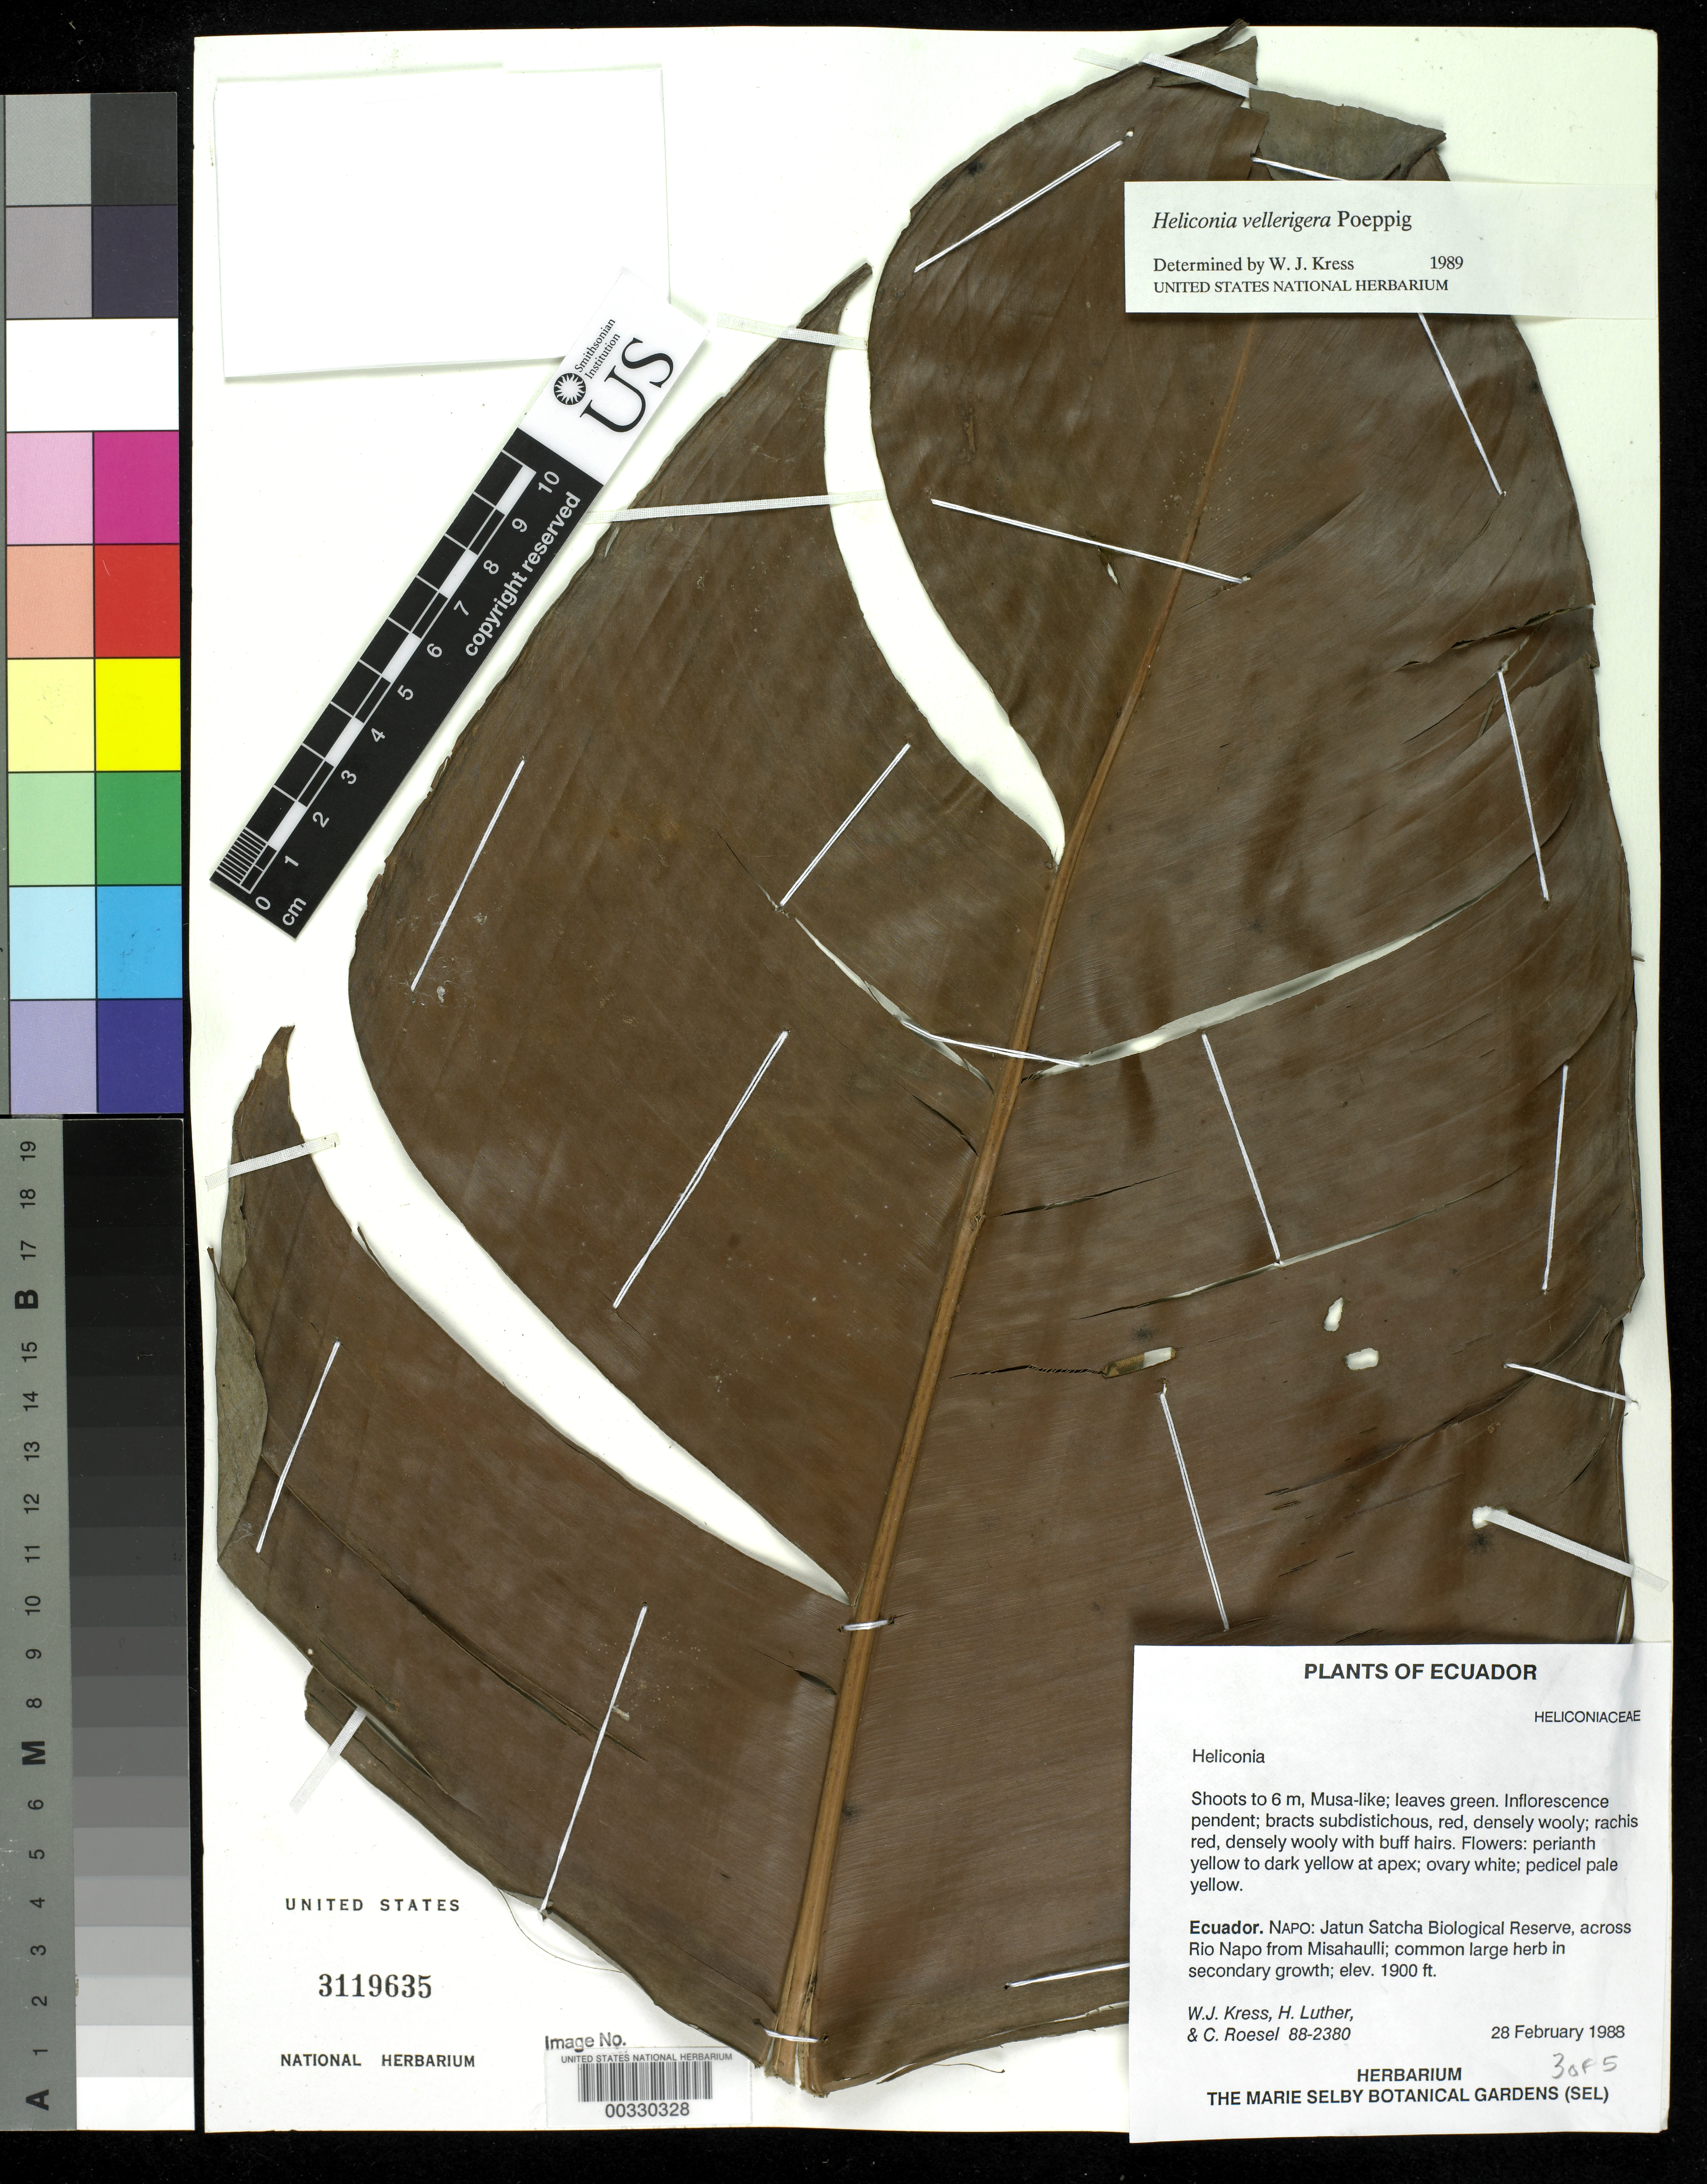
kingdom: Plantae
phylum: Tracheophyta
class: Liliopsida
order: Zingiberales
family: Heliconiaceae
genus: Heliconia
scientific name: Heliconia vellerigera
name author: Poepp.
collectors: W. J. Kress, Harry E. Luther & C. S. Roesel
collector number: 88-2380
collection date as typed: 28 Feb 1988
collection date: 1988-02-28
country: Ecuador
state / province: Napo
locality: Jatun satcha Biological Reserve, across Rio Napo from misahaulli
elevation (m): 579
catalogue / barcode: US 3119635